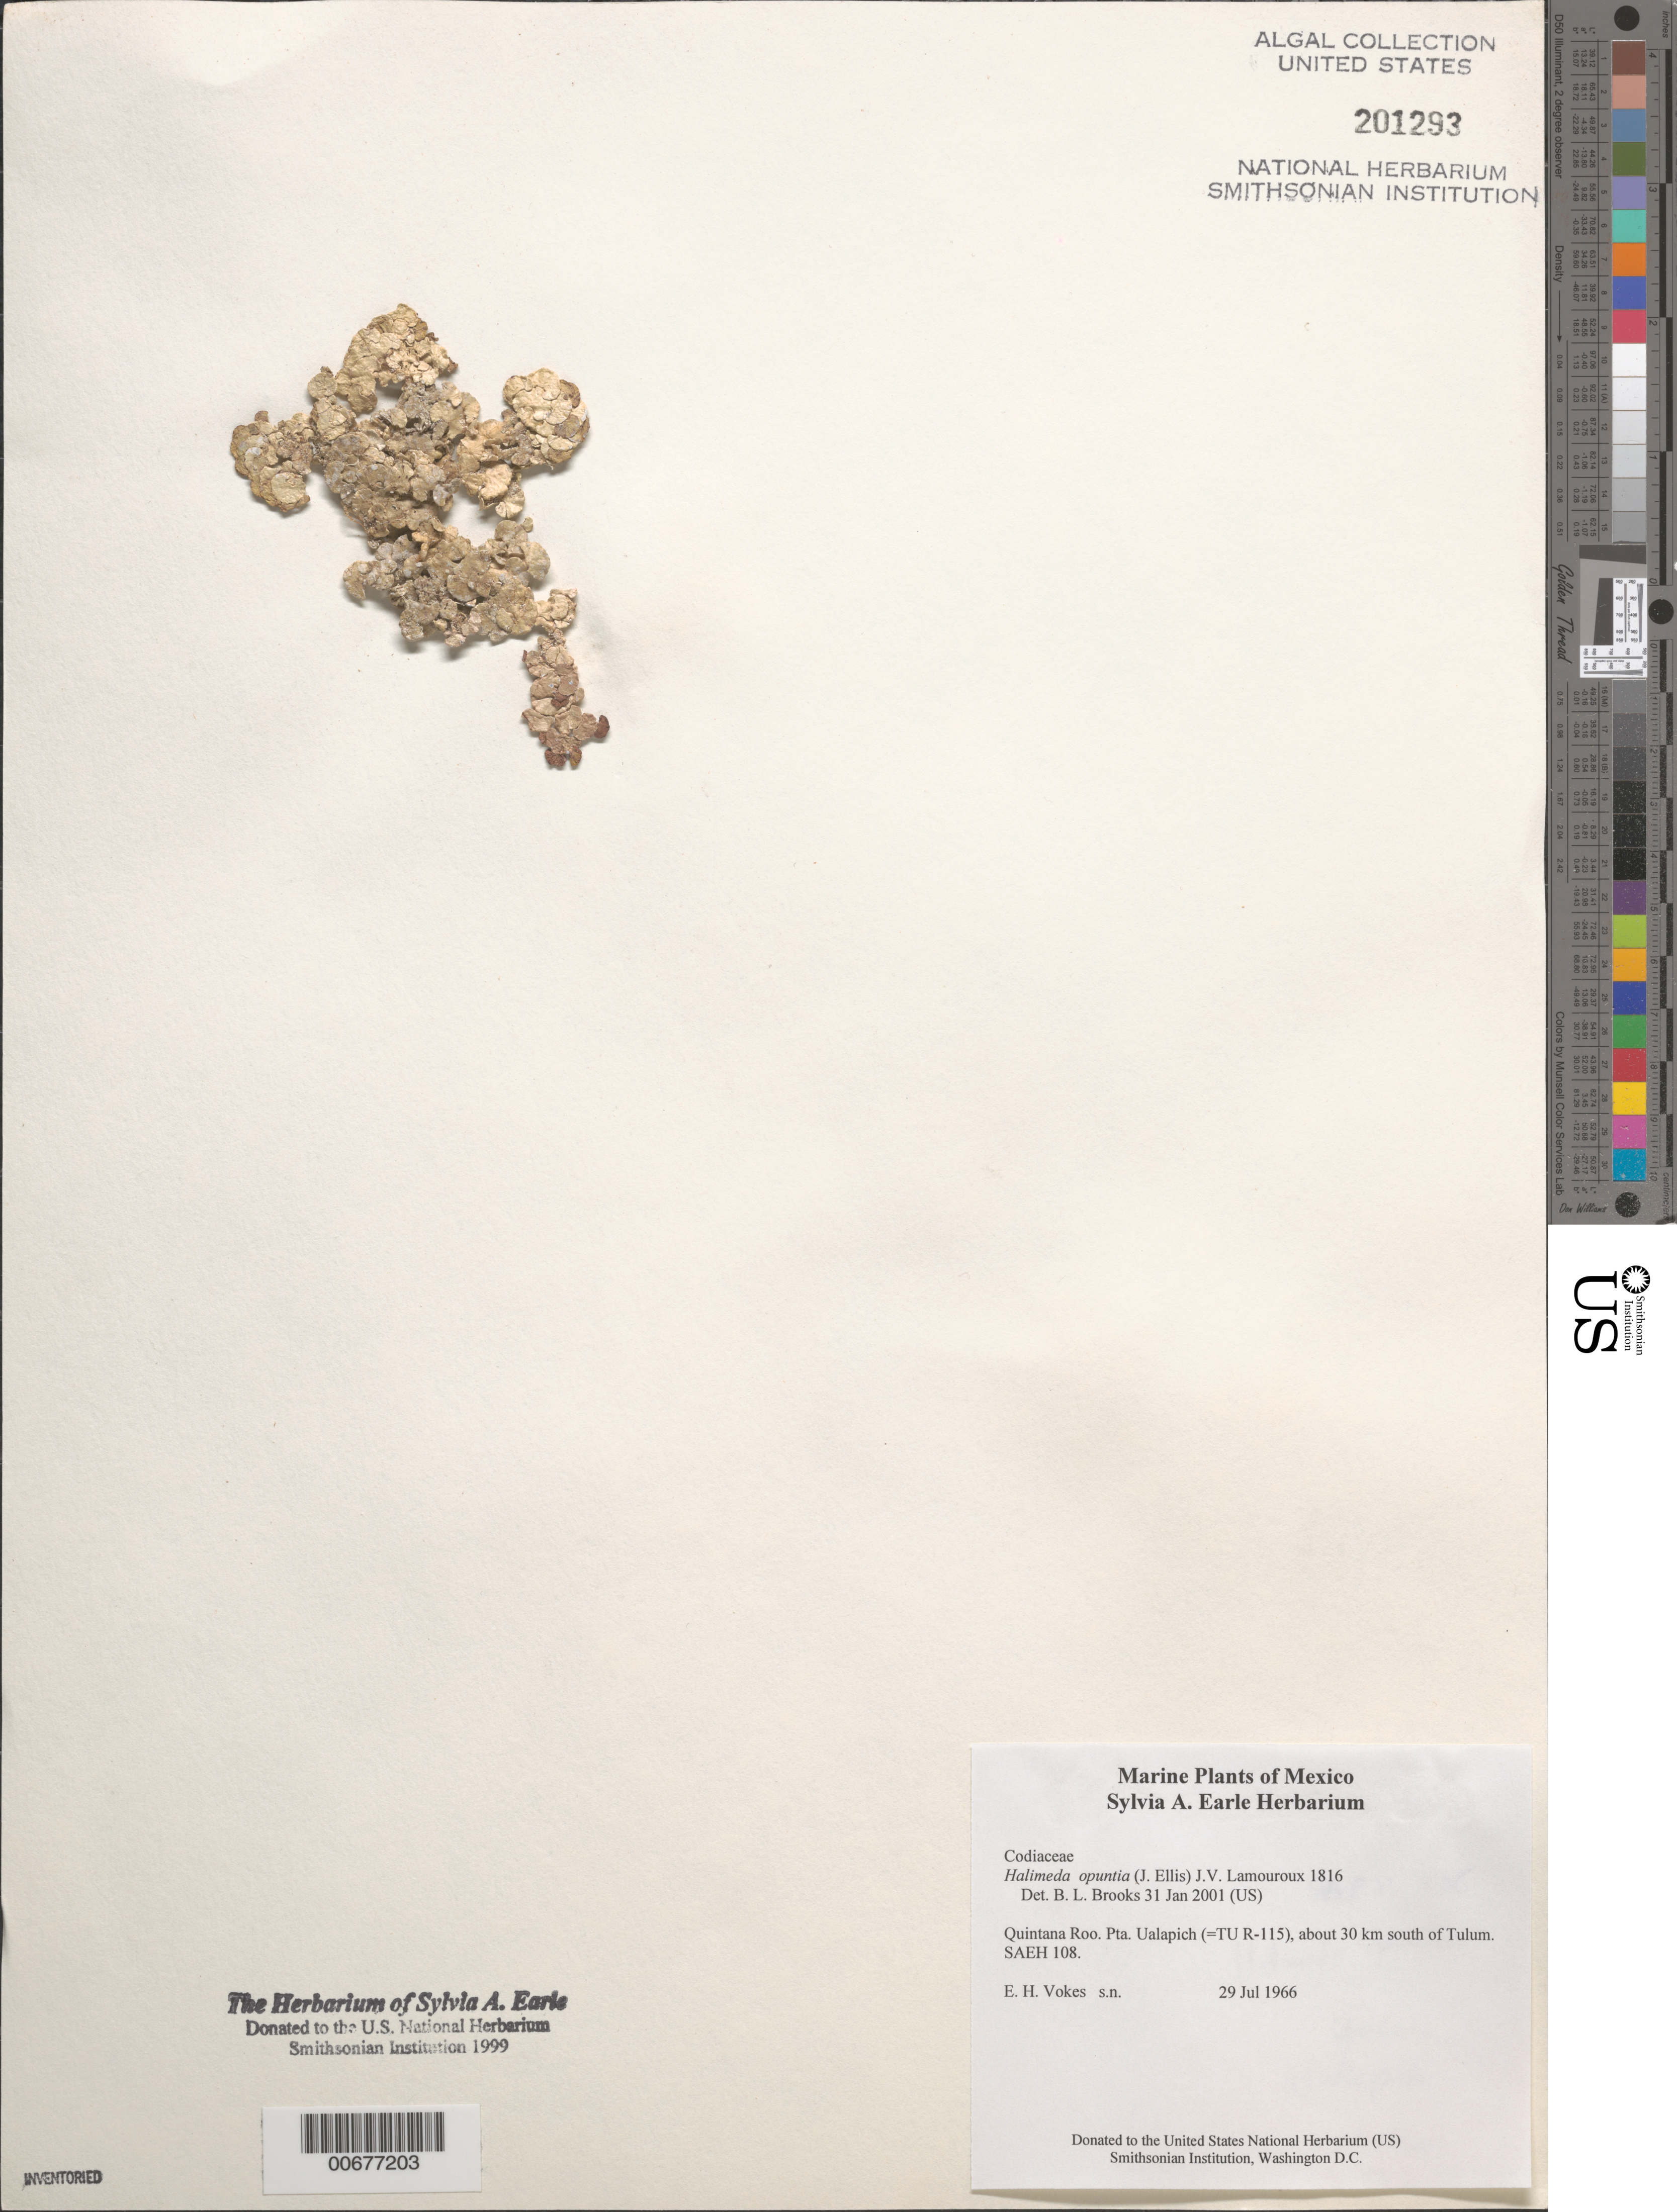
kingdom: Plantae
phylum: Chlorophyta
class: Ulvophyceae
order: Bryopsidales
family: Halimedaceae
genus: Halimeda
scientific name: Halimeda opuntia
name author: (L.) J.V.Lamouroux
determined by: Brooks, B. L., (BOT), Smithsonian Institution - National Museum of Natural History (UNITED STATES)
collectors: E. Vokes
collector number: SAEH 108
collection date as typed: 29 Jul 1966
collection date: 1966-07-29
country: Mexico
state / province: Quintana Roo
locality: Punta Ualapich (TU R-115), ca. 30 km south of Tulum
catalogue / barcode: US 201293